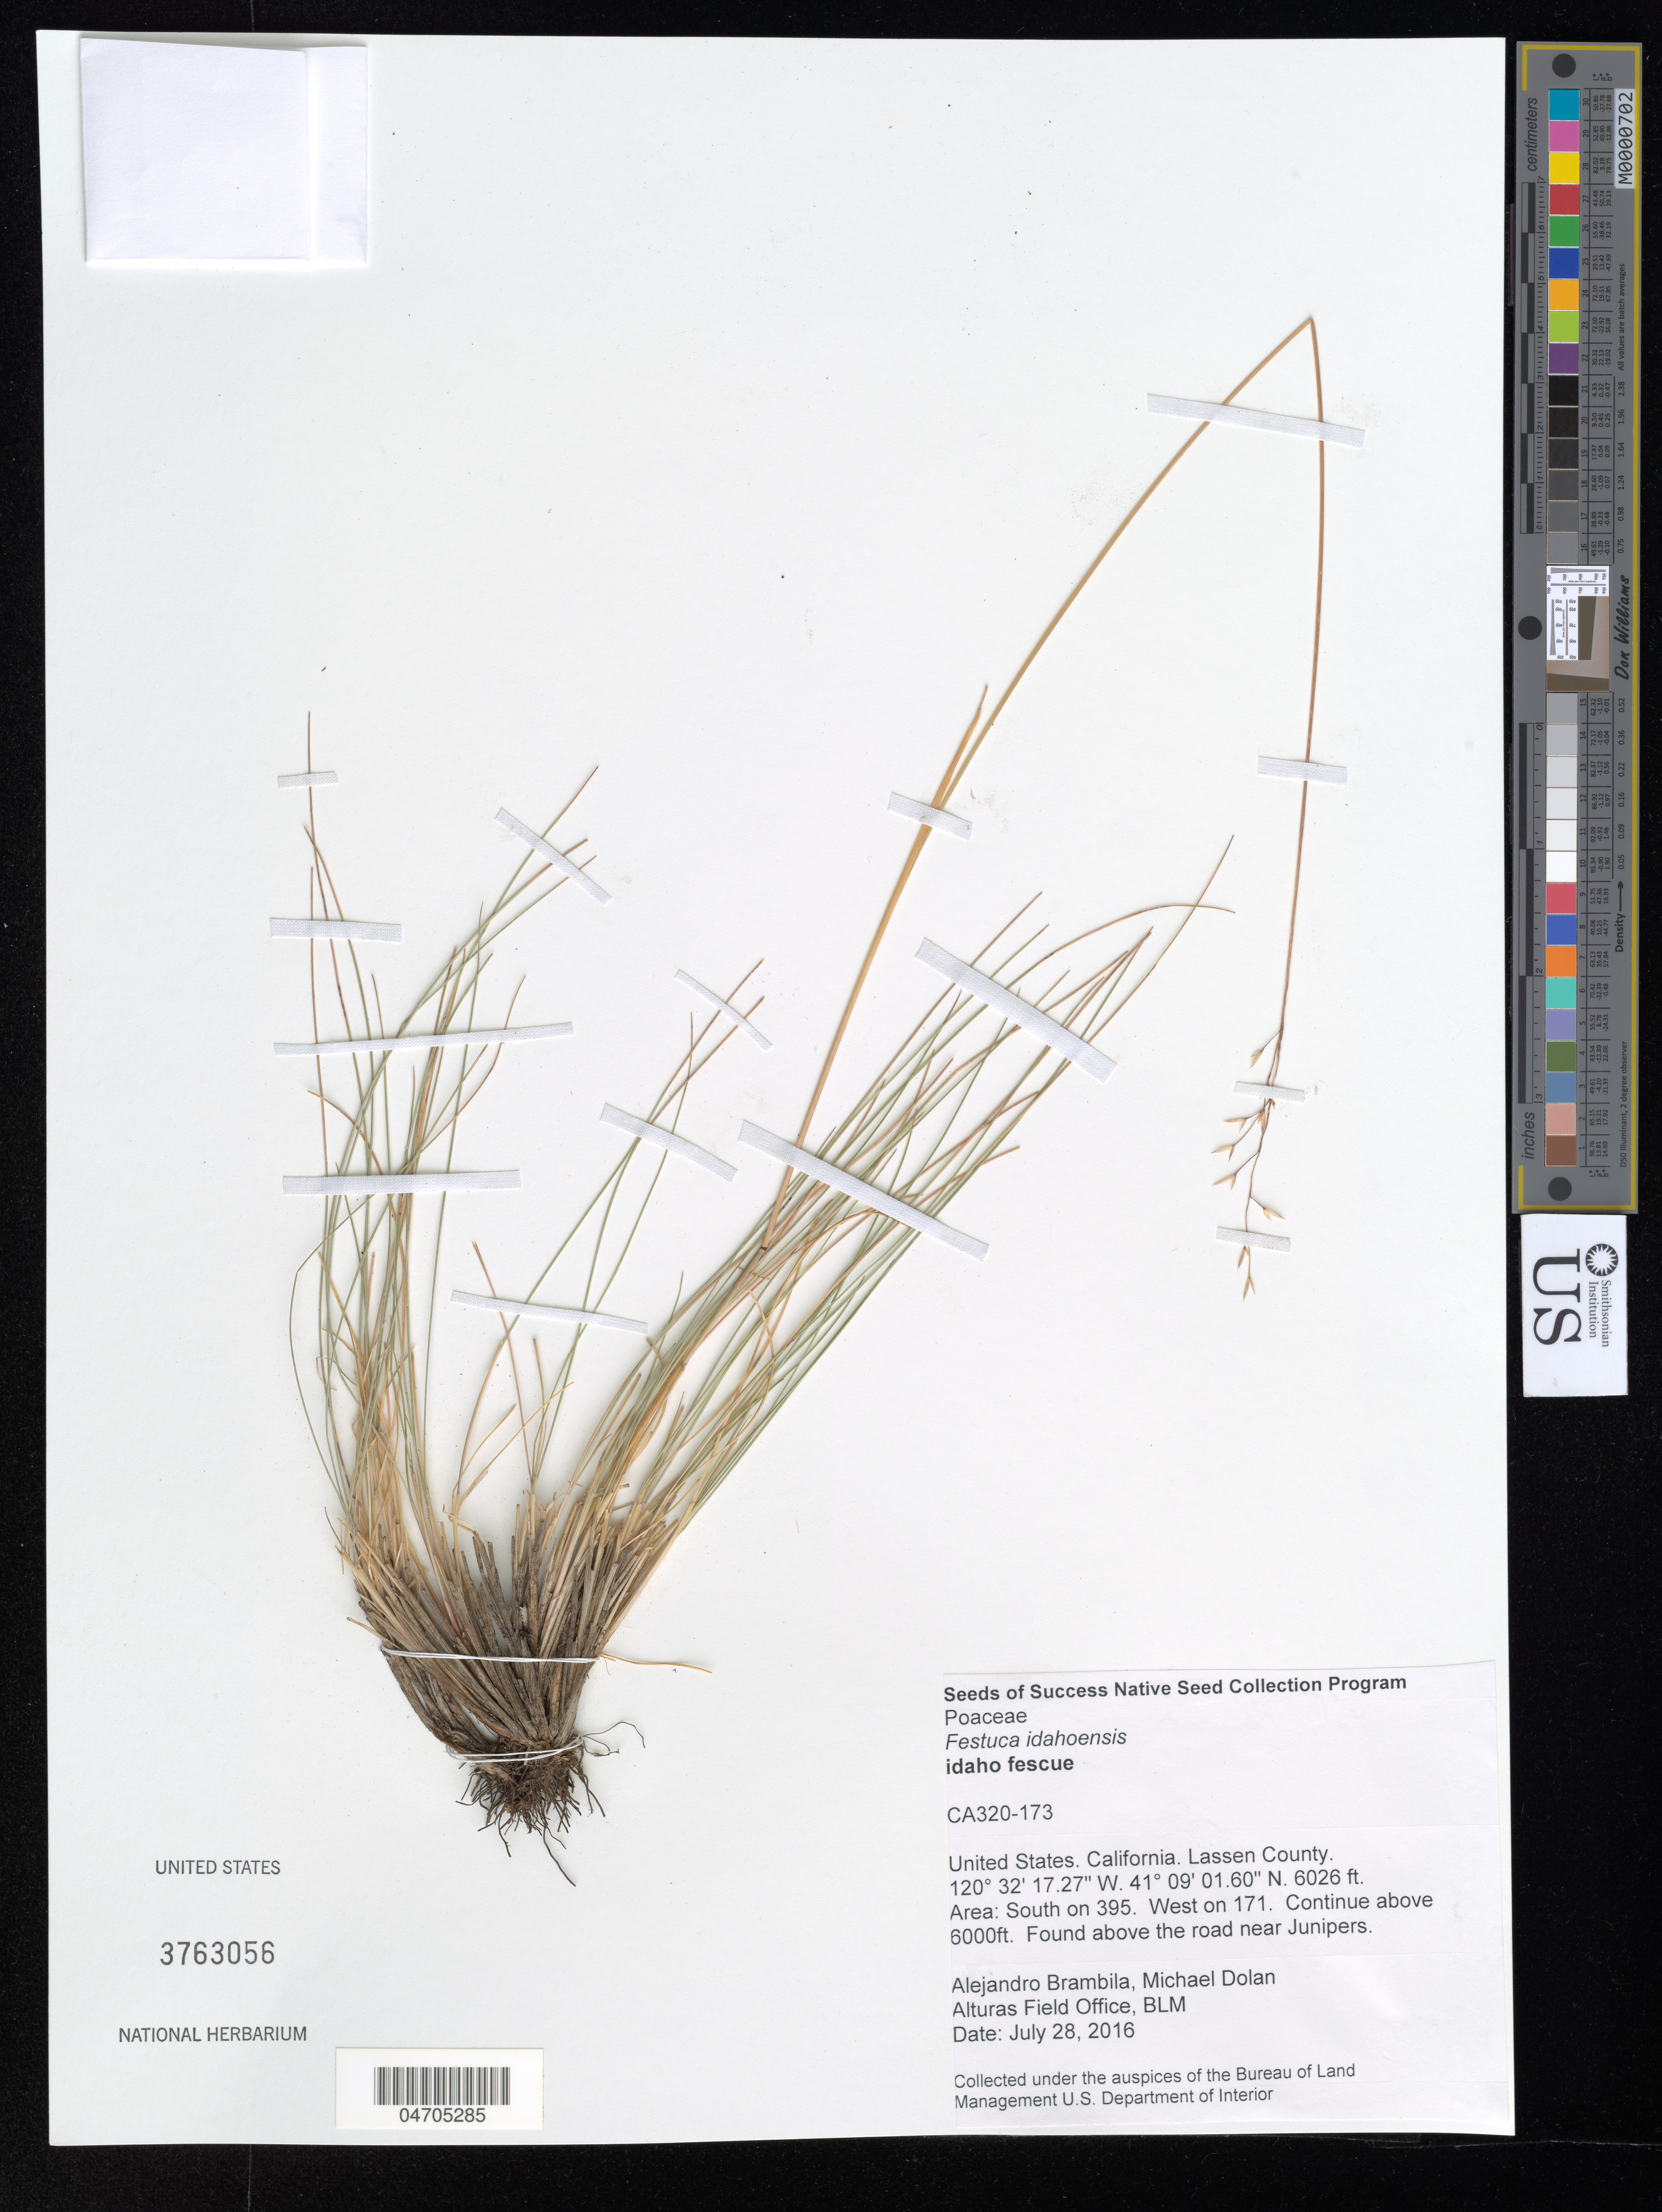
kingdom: Plantae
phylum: Tracheophyta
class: Liliopsida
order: Poales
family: Poaceae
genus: Festuca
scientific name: Festuca idahoensis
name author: Elmer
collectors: A. Brambila & M. Dolan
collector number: CA320-173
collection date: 2016-07-28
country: United States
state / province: California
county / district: Lassen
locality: Lassen County. South on 395. West on 171. Continue above 6000ft. Found above the road near Junipers.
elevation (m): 1837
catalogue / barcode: US 3763056